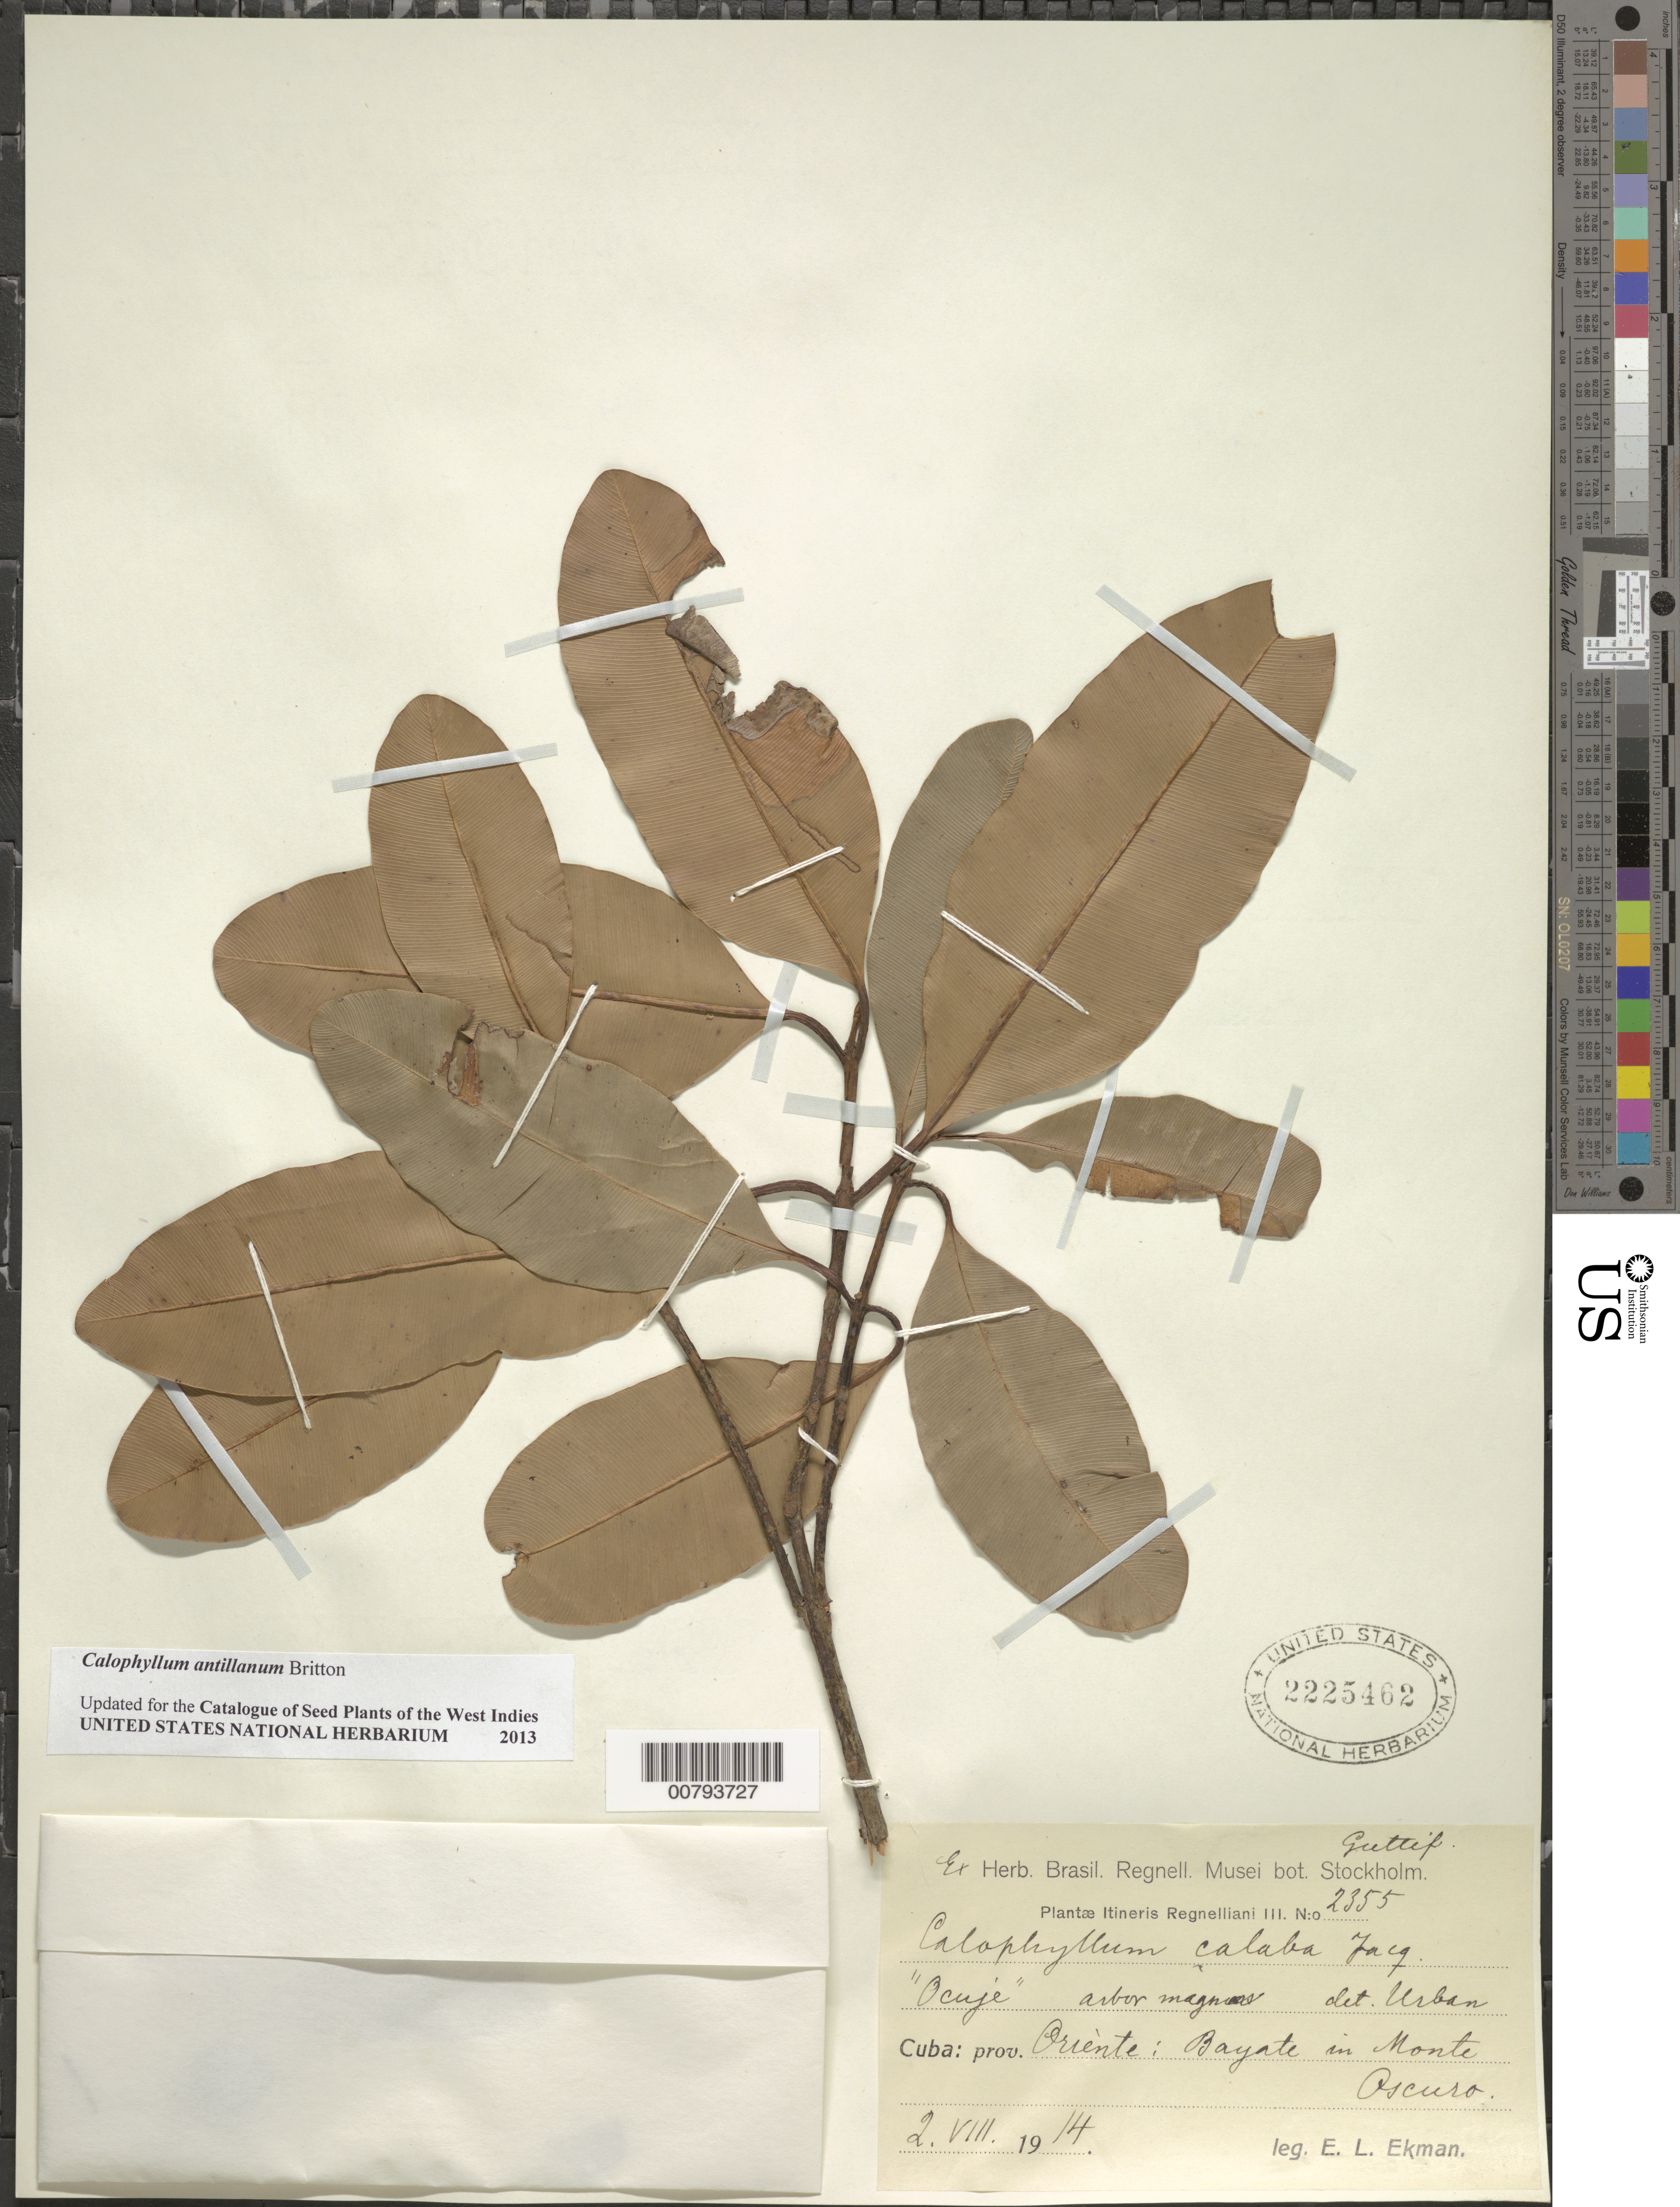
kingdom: Plantae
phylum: Tracheophyta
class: Magnoliopsida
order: Malpighiales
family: Calophyllaceae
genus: Calophyllum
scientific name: Calophyllum antillanum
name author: Britton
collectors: E. L. Ekman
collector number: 2355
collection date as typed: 02 Aug 1914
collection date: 1914-08-02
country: Cuba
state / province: Oriente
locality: Bayate in Monte Oscuro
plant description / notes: Common name: Ocuje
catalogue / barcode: US 2225462